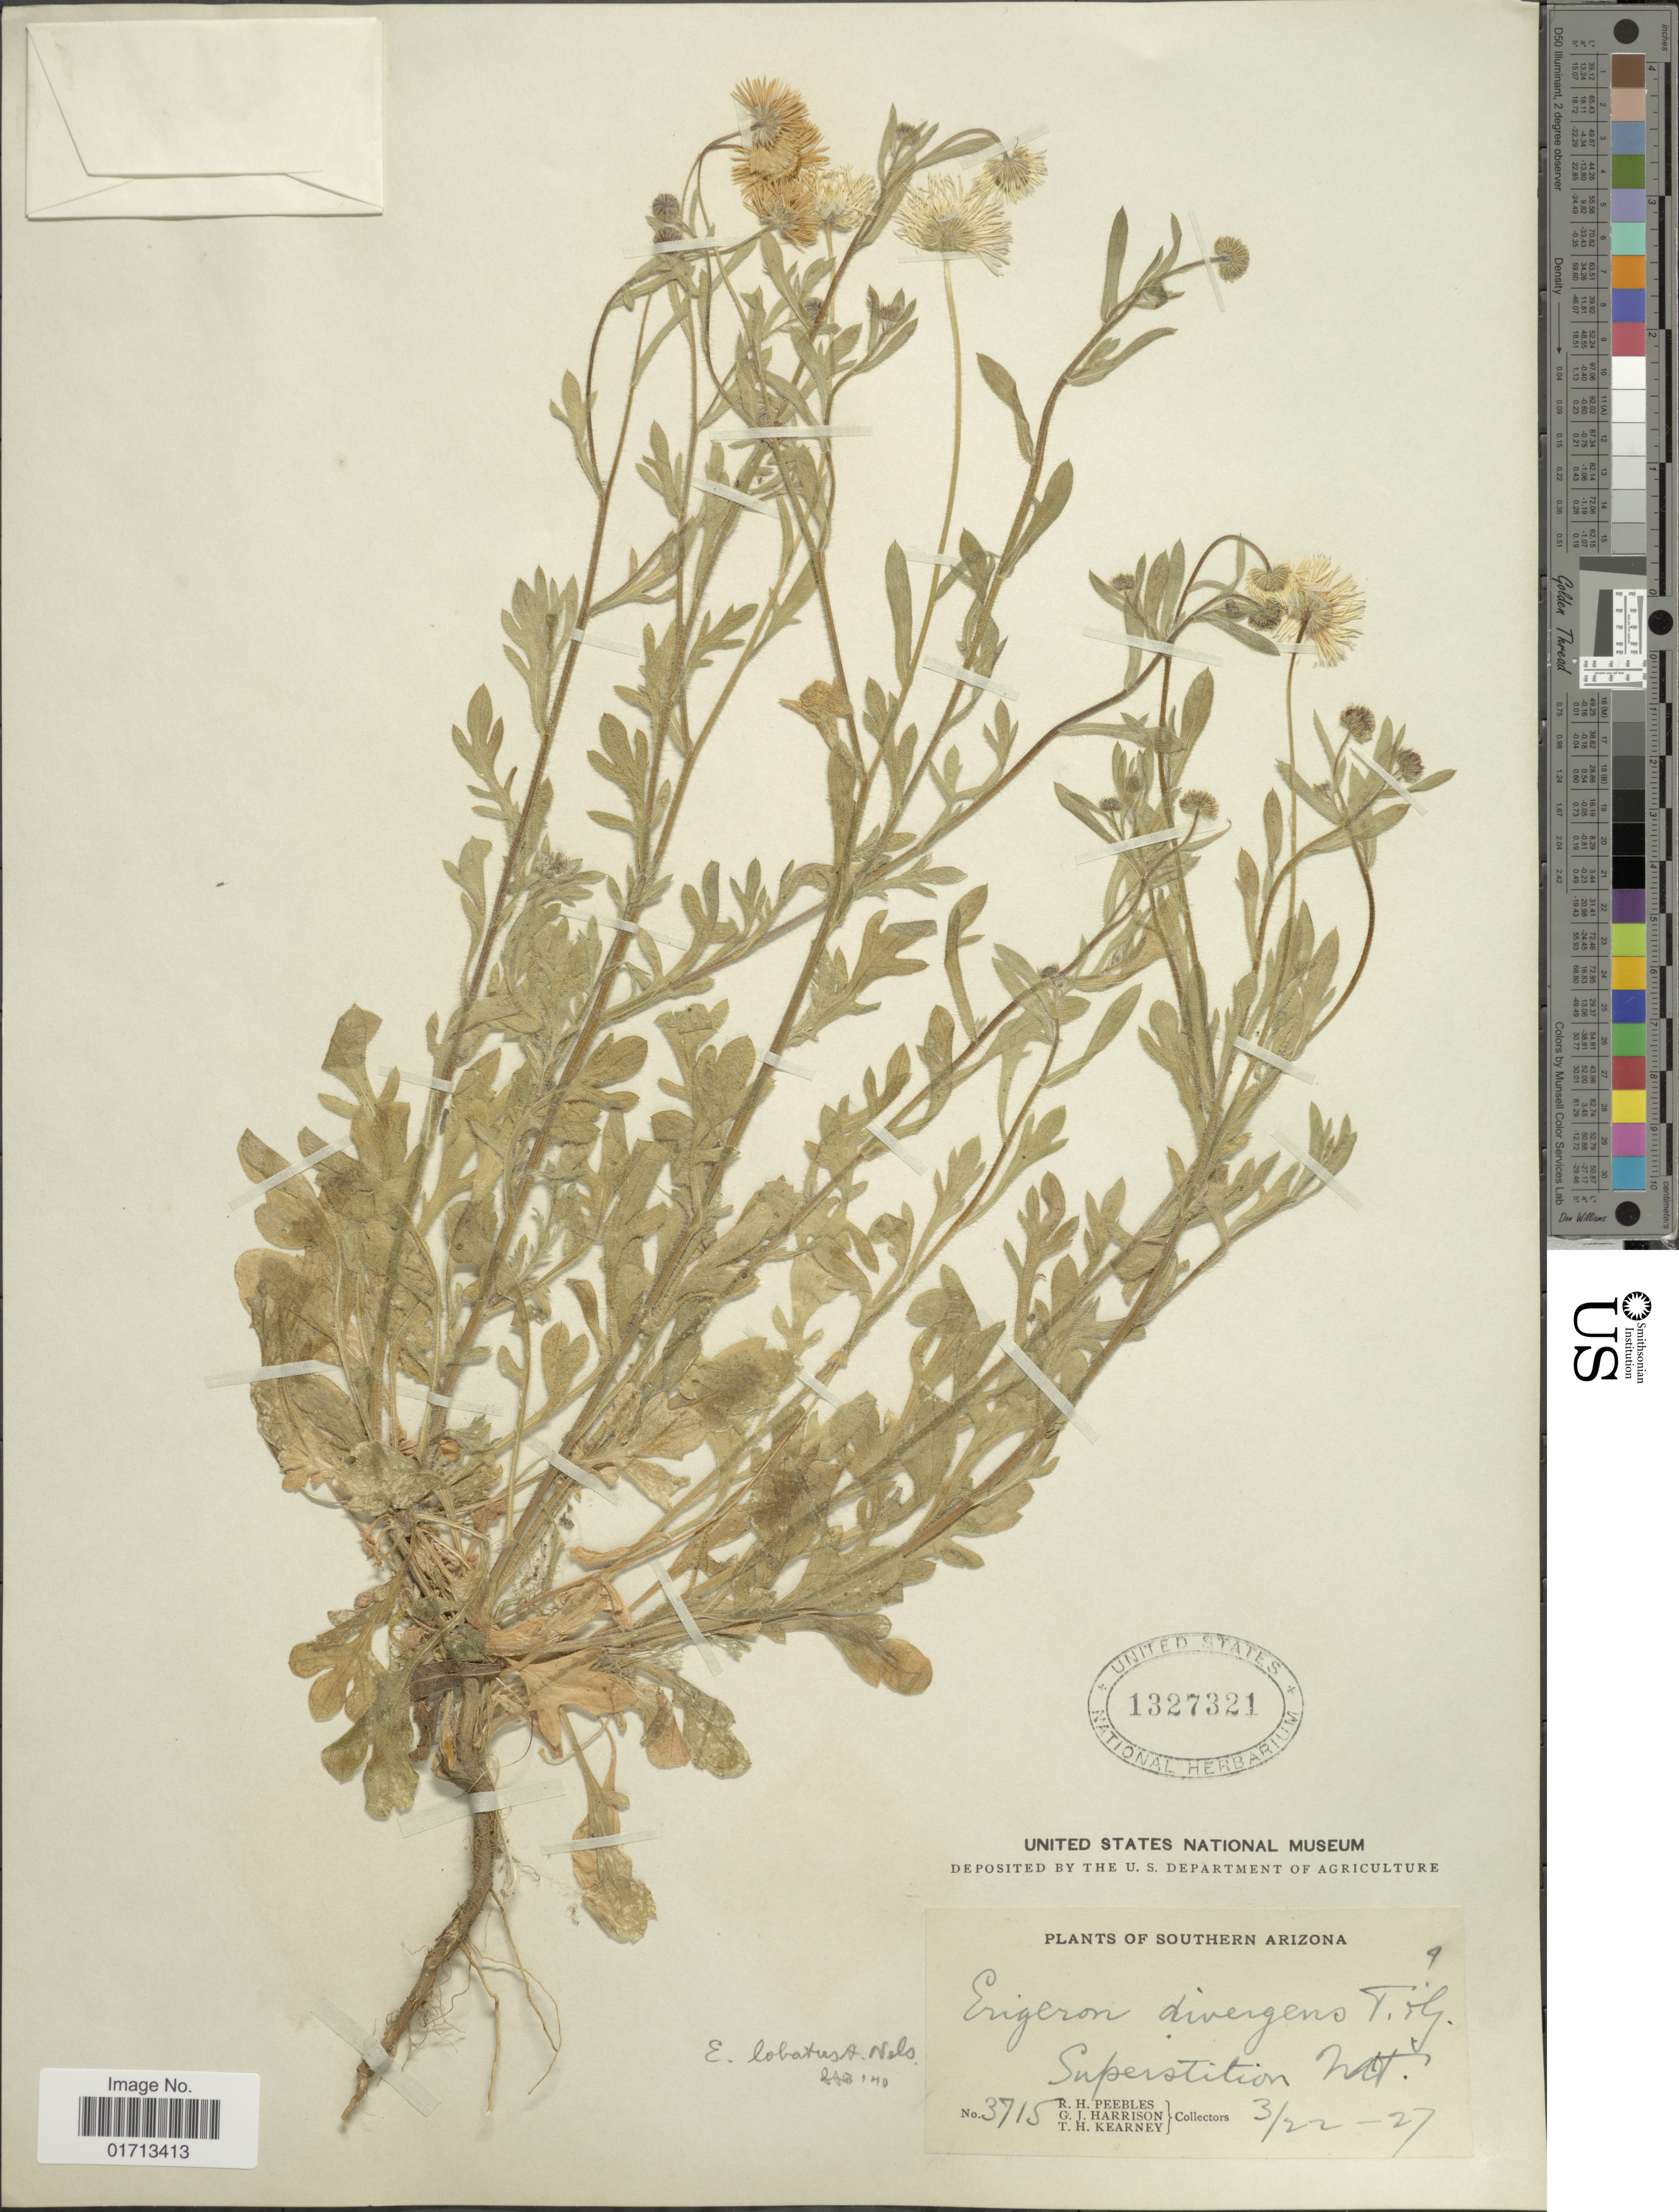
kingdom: Plantae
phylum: Tracheophyta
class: Magnoliopsida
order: Asterales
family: Asteraceae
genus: Erigeron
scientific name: Erigeron lobatus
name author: A. Nelson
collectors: R. H. Peebles, G. J. Harrison & T. H. Kearney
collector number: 3715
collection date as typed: Transcribed d/m/y: 22/3/27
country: United States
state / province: Arizona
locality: Southern Arizona. Superstition Mt.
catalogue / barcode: US 1327321